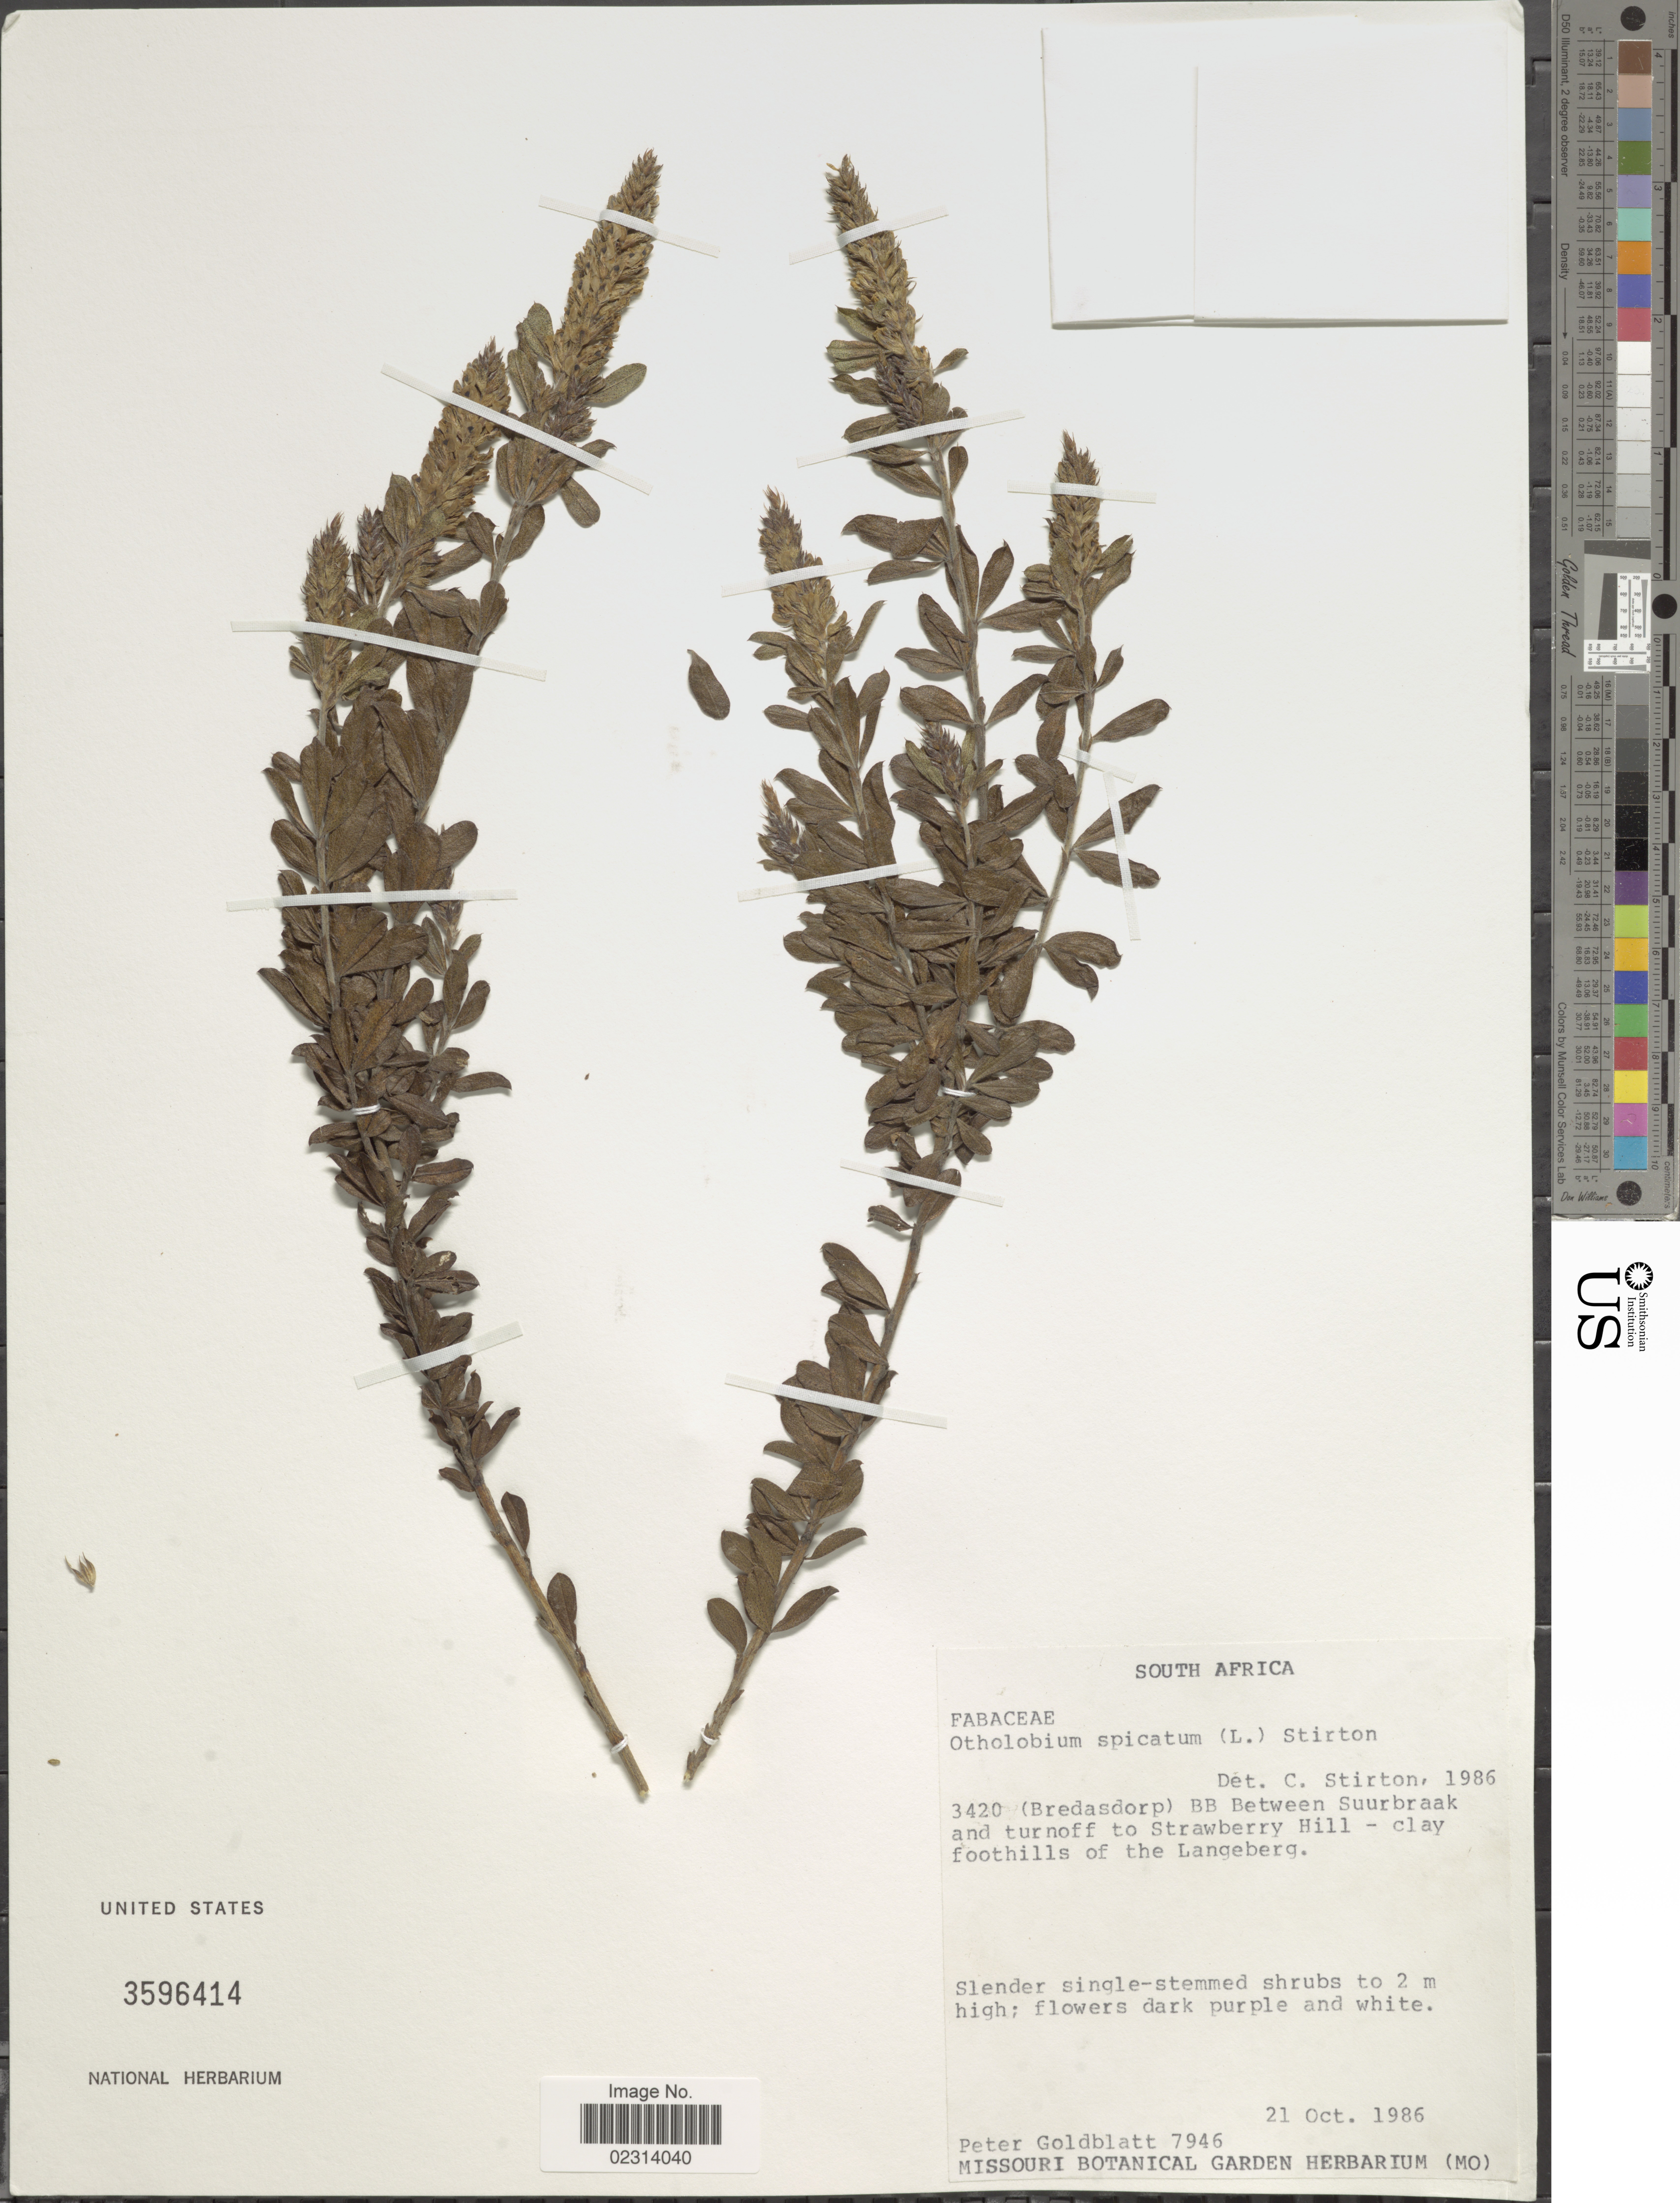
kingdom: Plantae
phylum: Tracheophyta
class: Magnoliopsida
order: Fabales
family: Fabaceae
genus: Otholobium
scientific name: Otholobium spicatum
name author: C.H. Stirt.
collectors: P. Goldblatt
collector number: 7946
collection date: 1986-10-21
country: South Africa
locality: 3420 (Bredasdorp) BB between Suurbraak and turnoff to Strawberry Hill, clay foothills of the Langeberg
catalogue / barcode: US 3596414